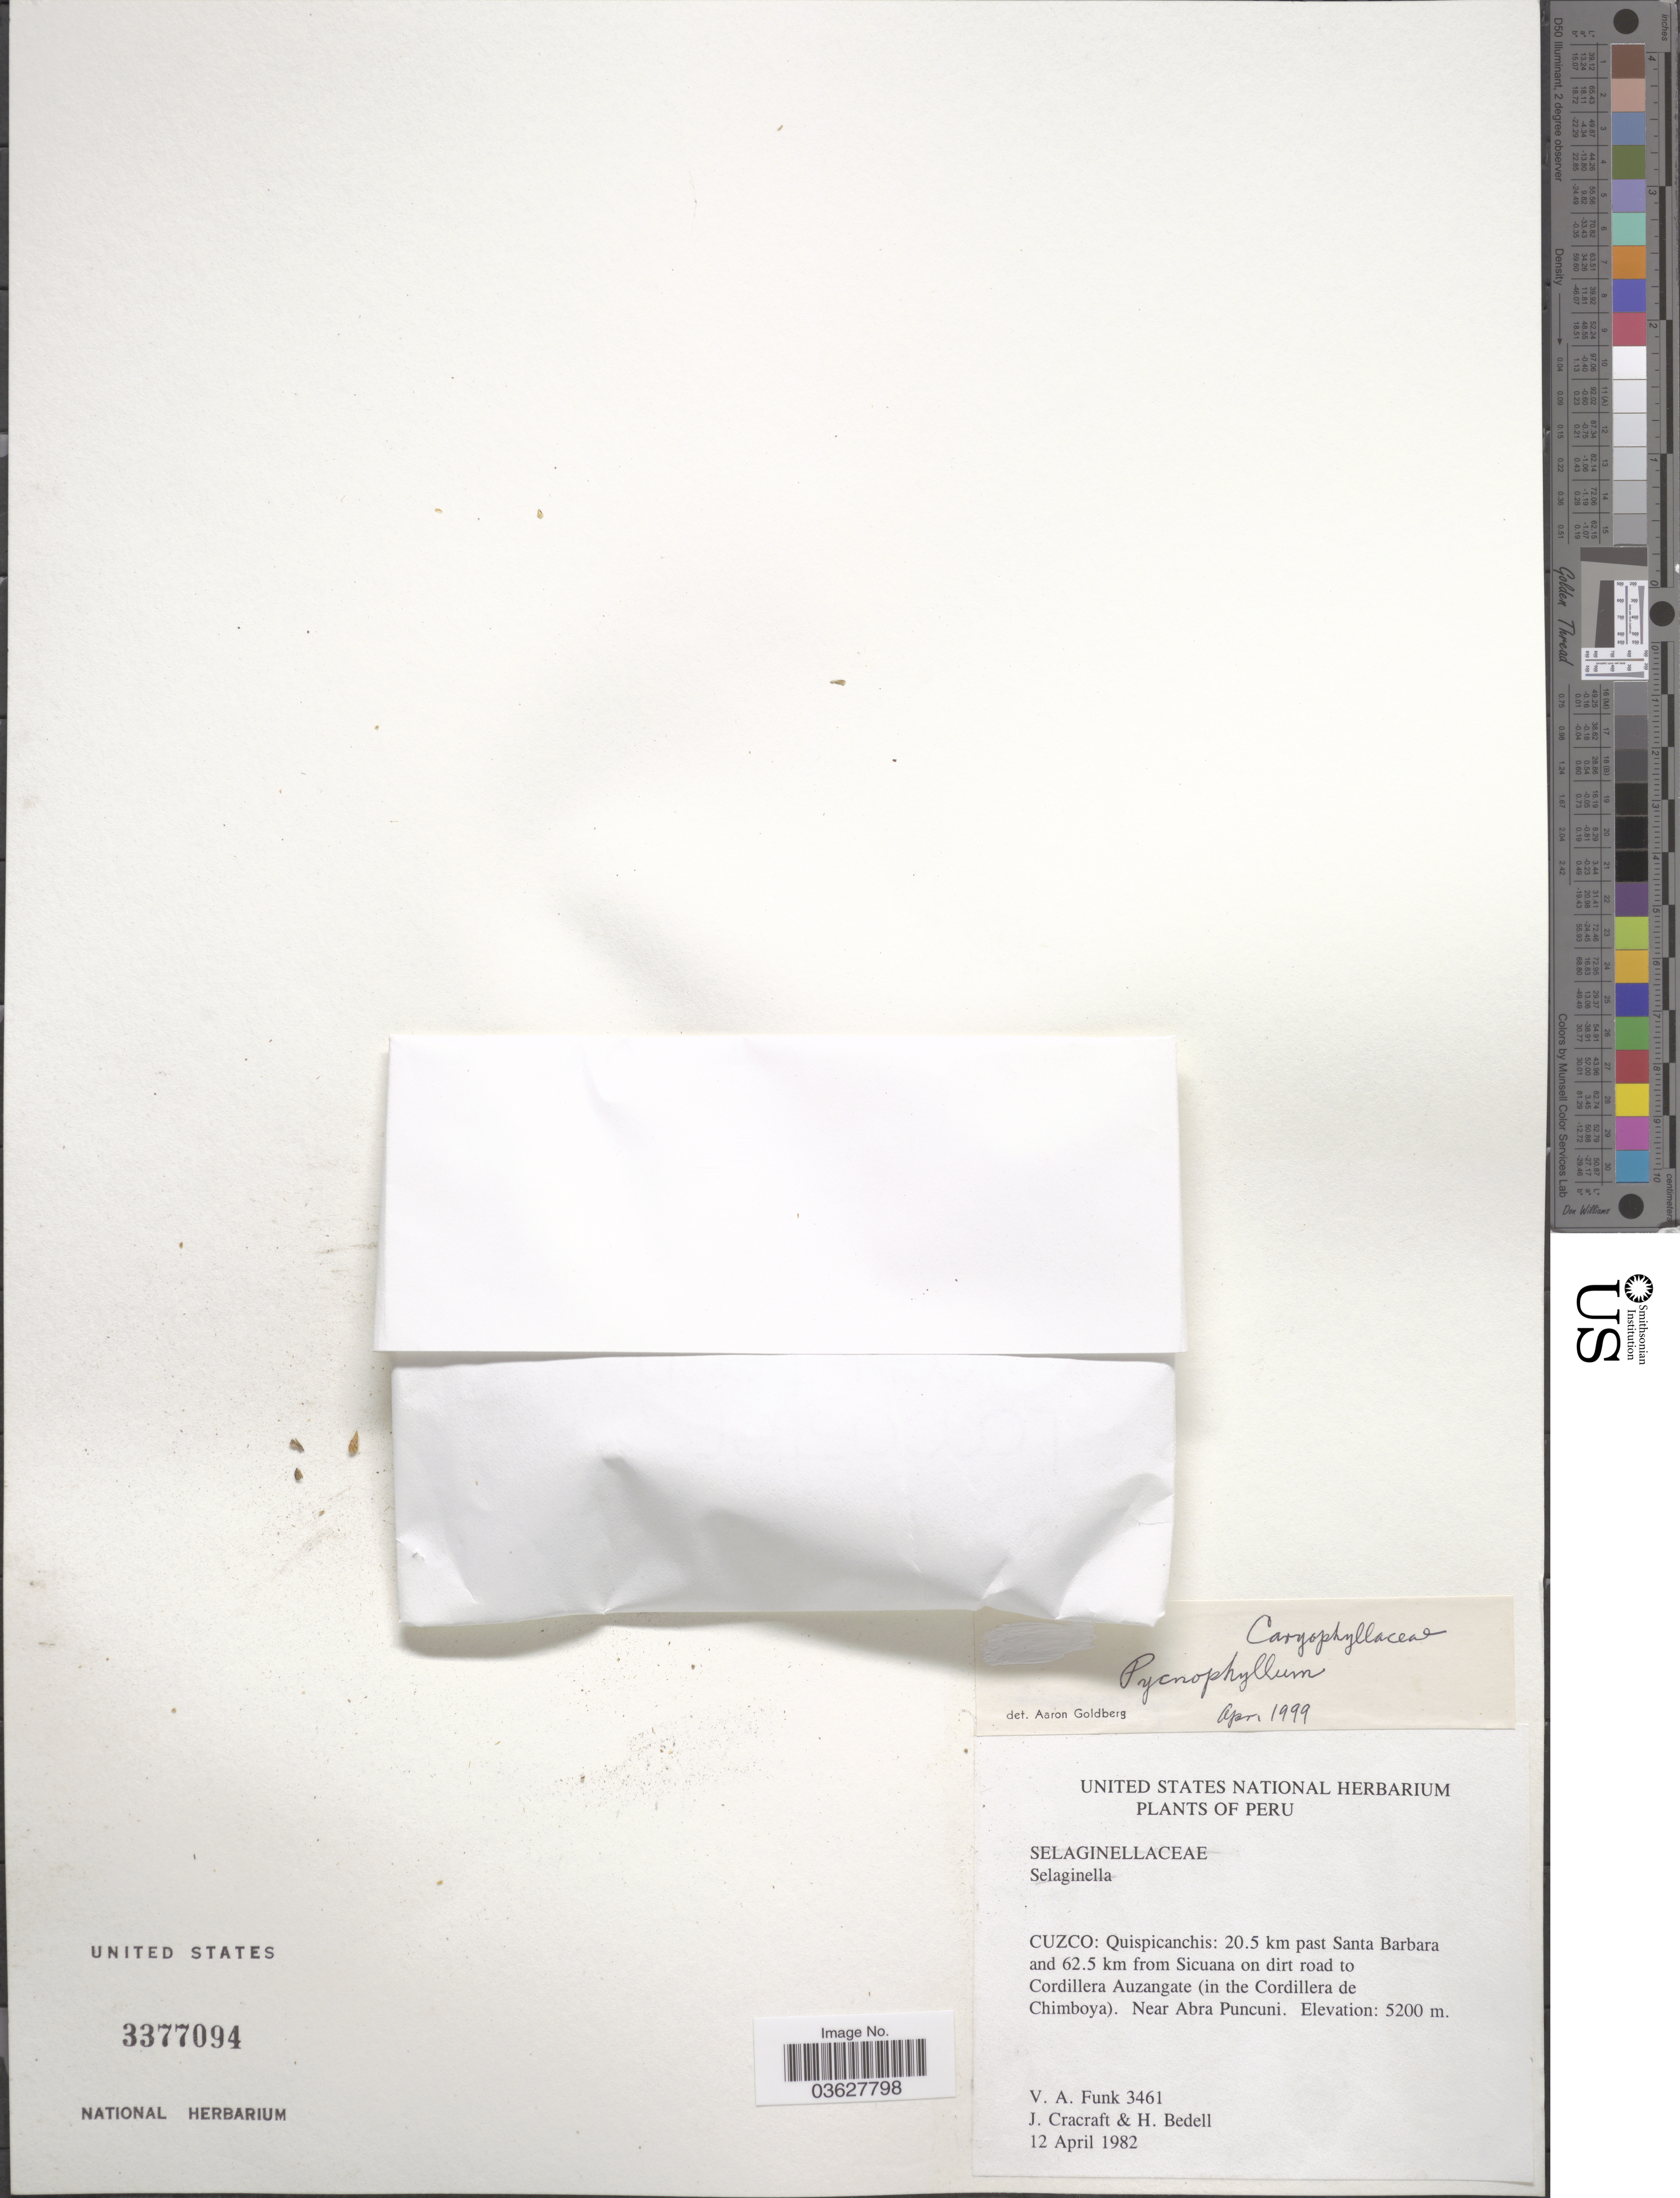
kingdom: Plantae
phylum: Tracheophyta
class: Magnoliopsida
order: Caryophyllales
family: Caryophyllaceae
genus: Pycnophyllum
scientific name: Pycnophyllum sp.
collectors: V. Funk, J. L. Cracraft & H. Bedell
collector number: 3461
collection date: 1982-04-12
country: Peru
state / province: Cusco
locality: Cuzco: Quispicanchis: 20.5 km past Santa Barbara and 62.5 km from Sicuana on dirt road to Cordillera Auzangate (in the Cordillera de Chimboya). Near Abra Puncuni.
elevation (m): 5200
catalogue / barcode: US 3377094